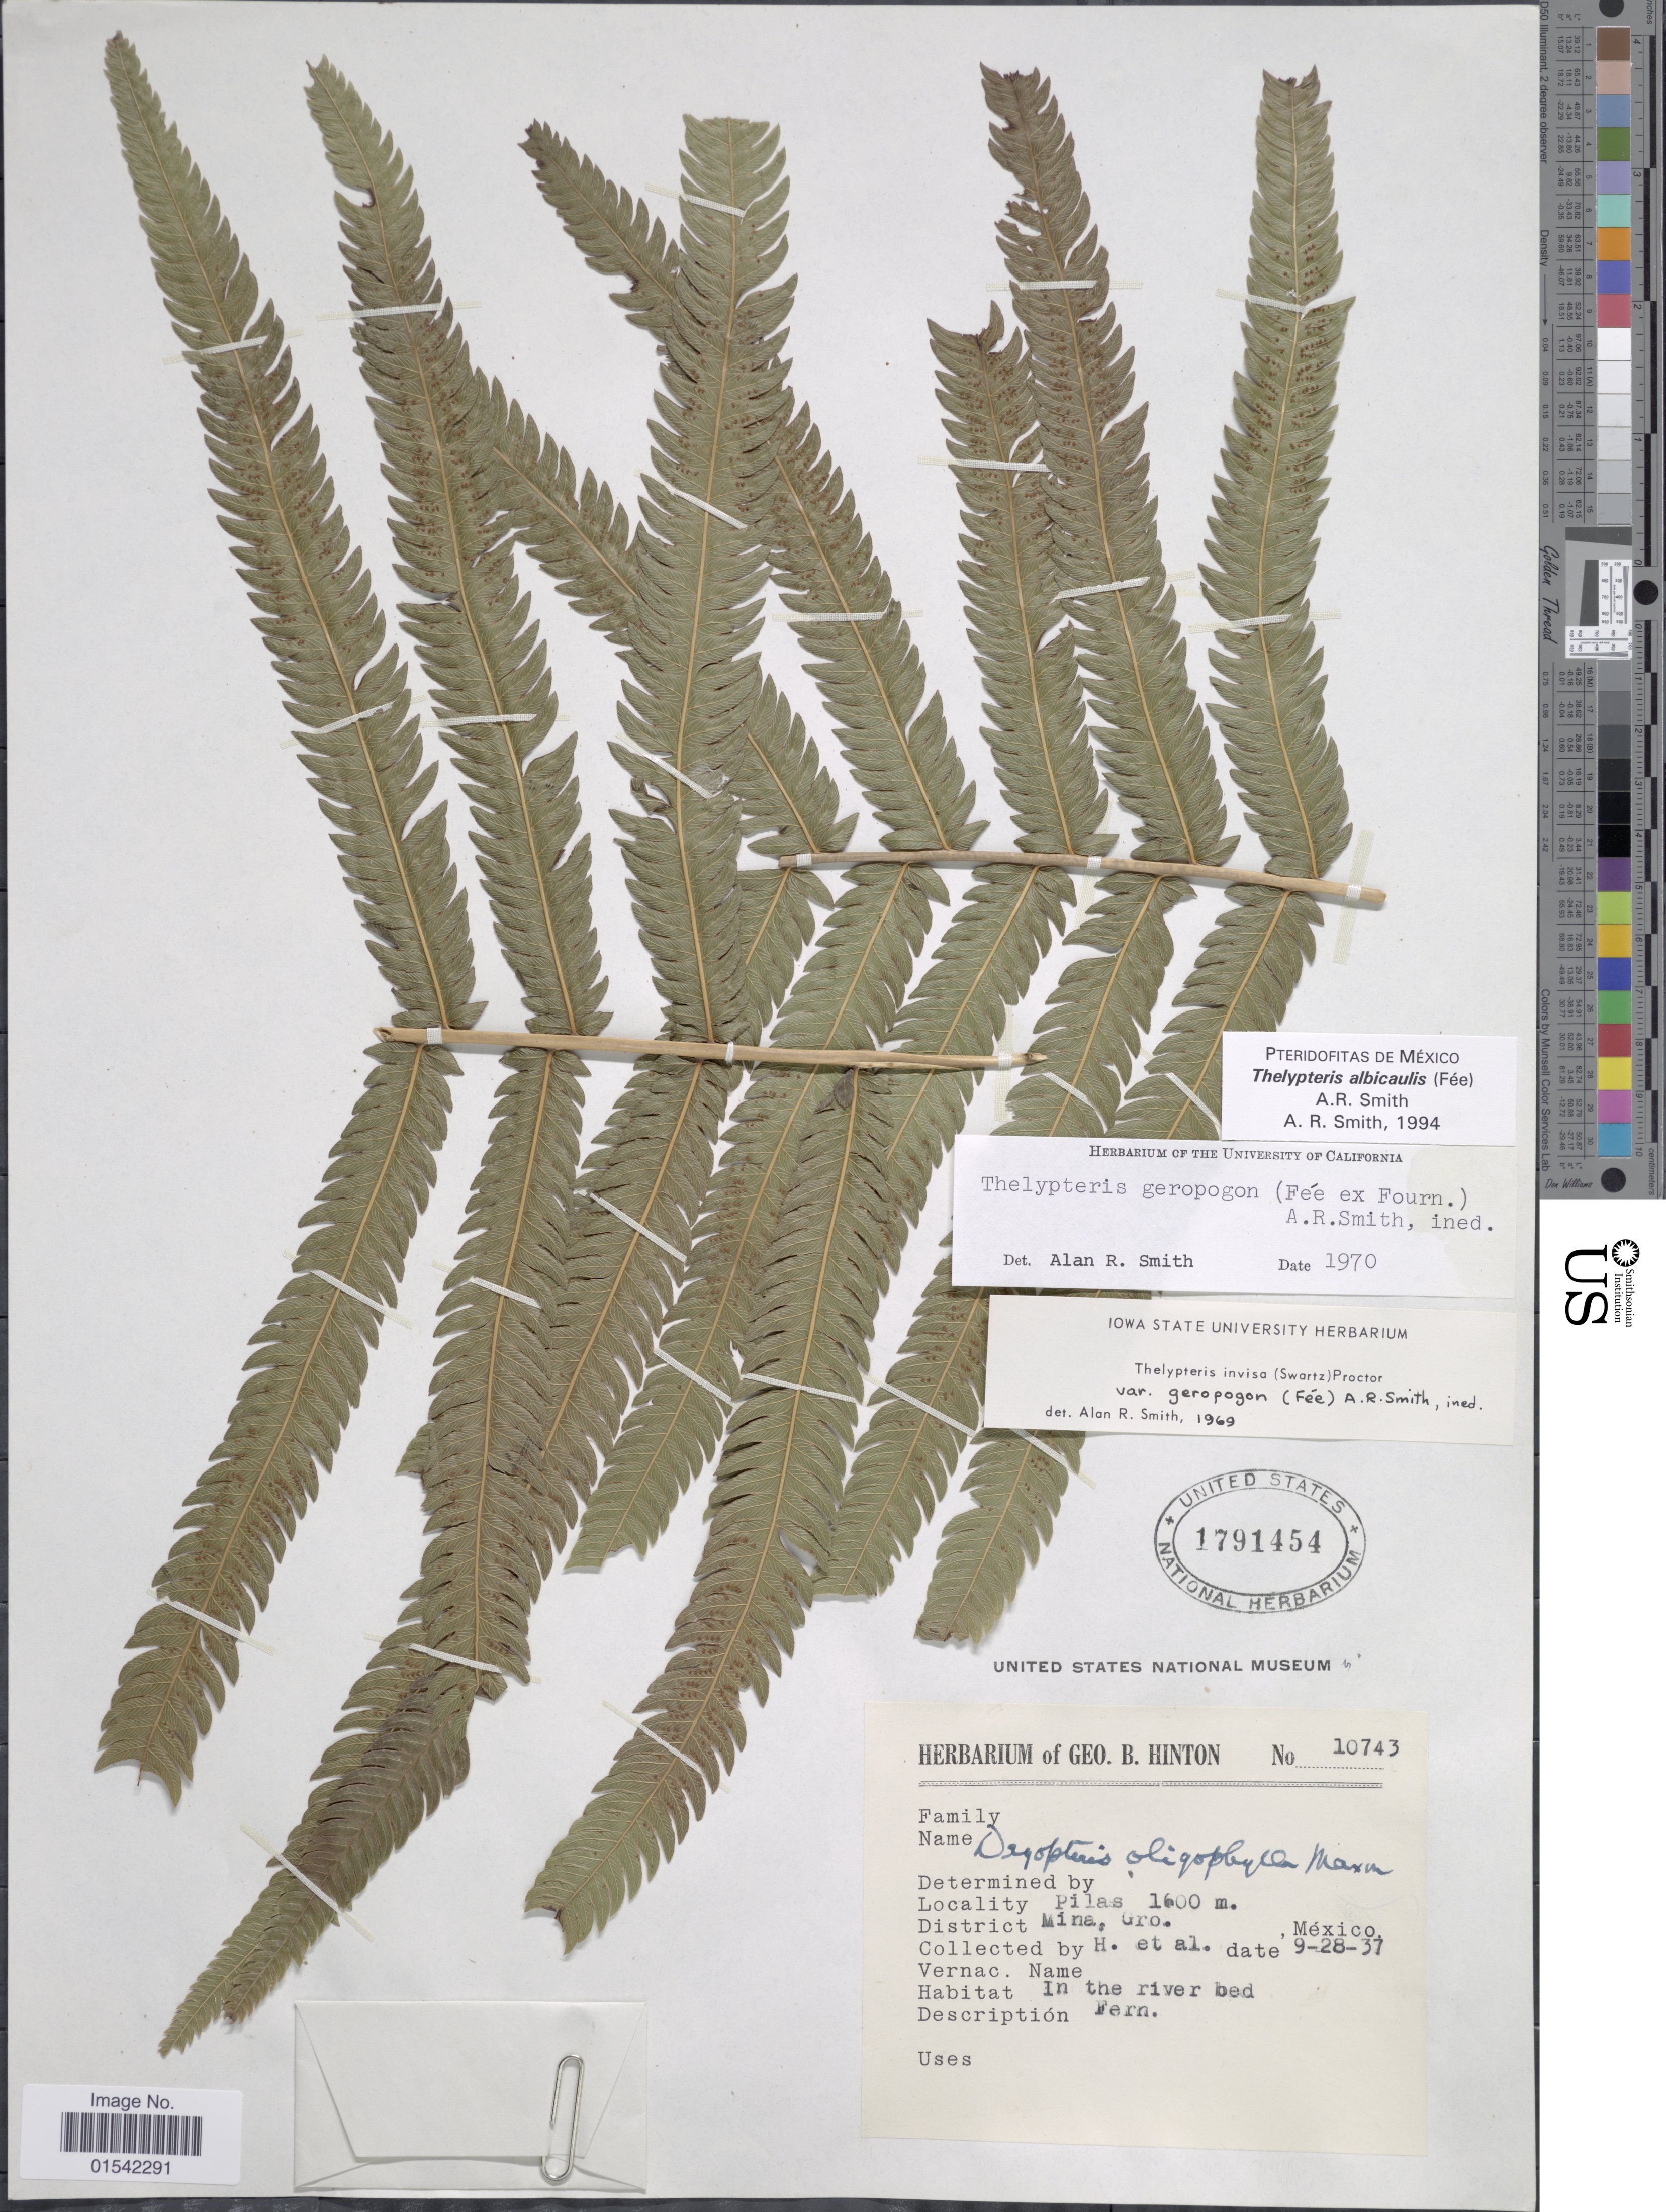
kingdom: Plantae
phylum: Tracheophyta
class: Polypodiopsida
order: Polypodiales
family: Thelypteridaceae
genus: Cyclosorus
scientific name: Cyclosorus albicaulis (Fée) comb. nov., ined 2015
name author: (Fée)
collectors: G. B. Hinton & et al.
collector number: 10743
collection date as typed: Transcribed d/m/y: 28/9/37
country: Mexico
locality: Pilas, District Mina, Gro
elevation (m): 1600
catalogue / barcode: US 1791454